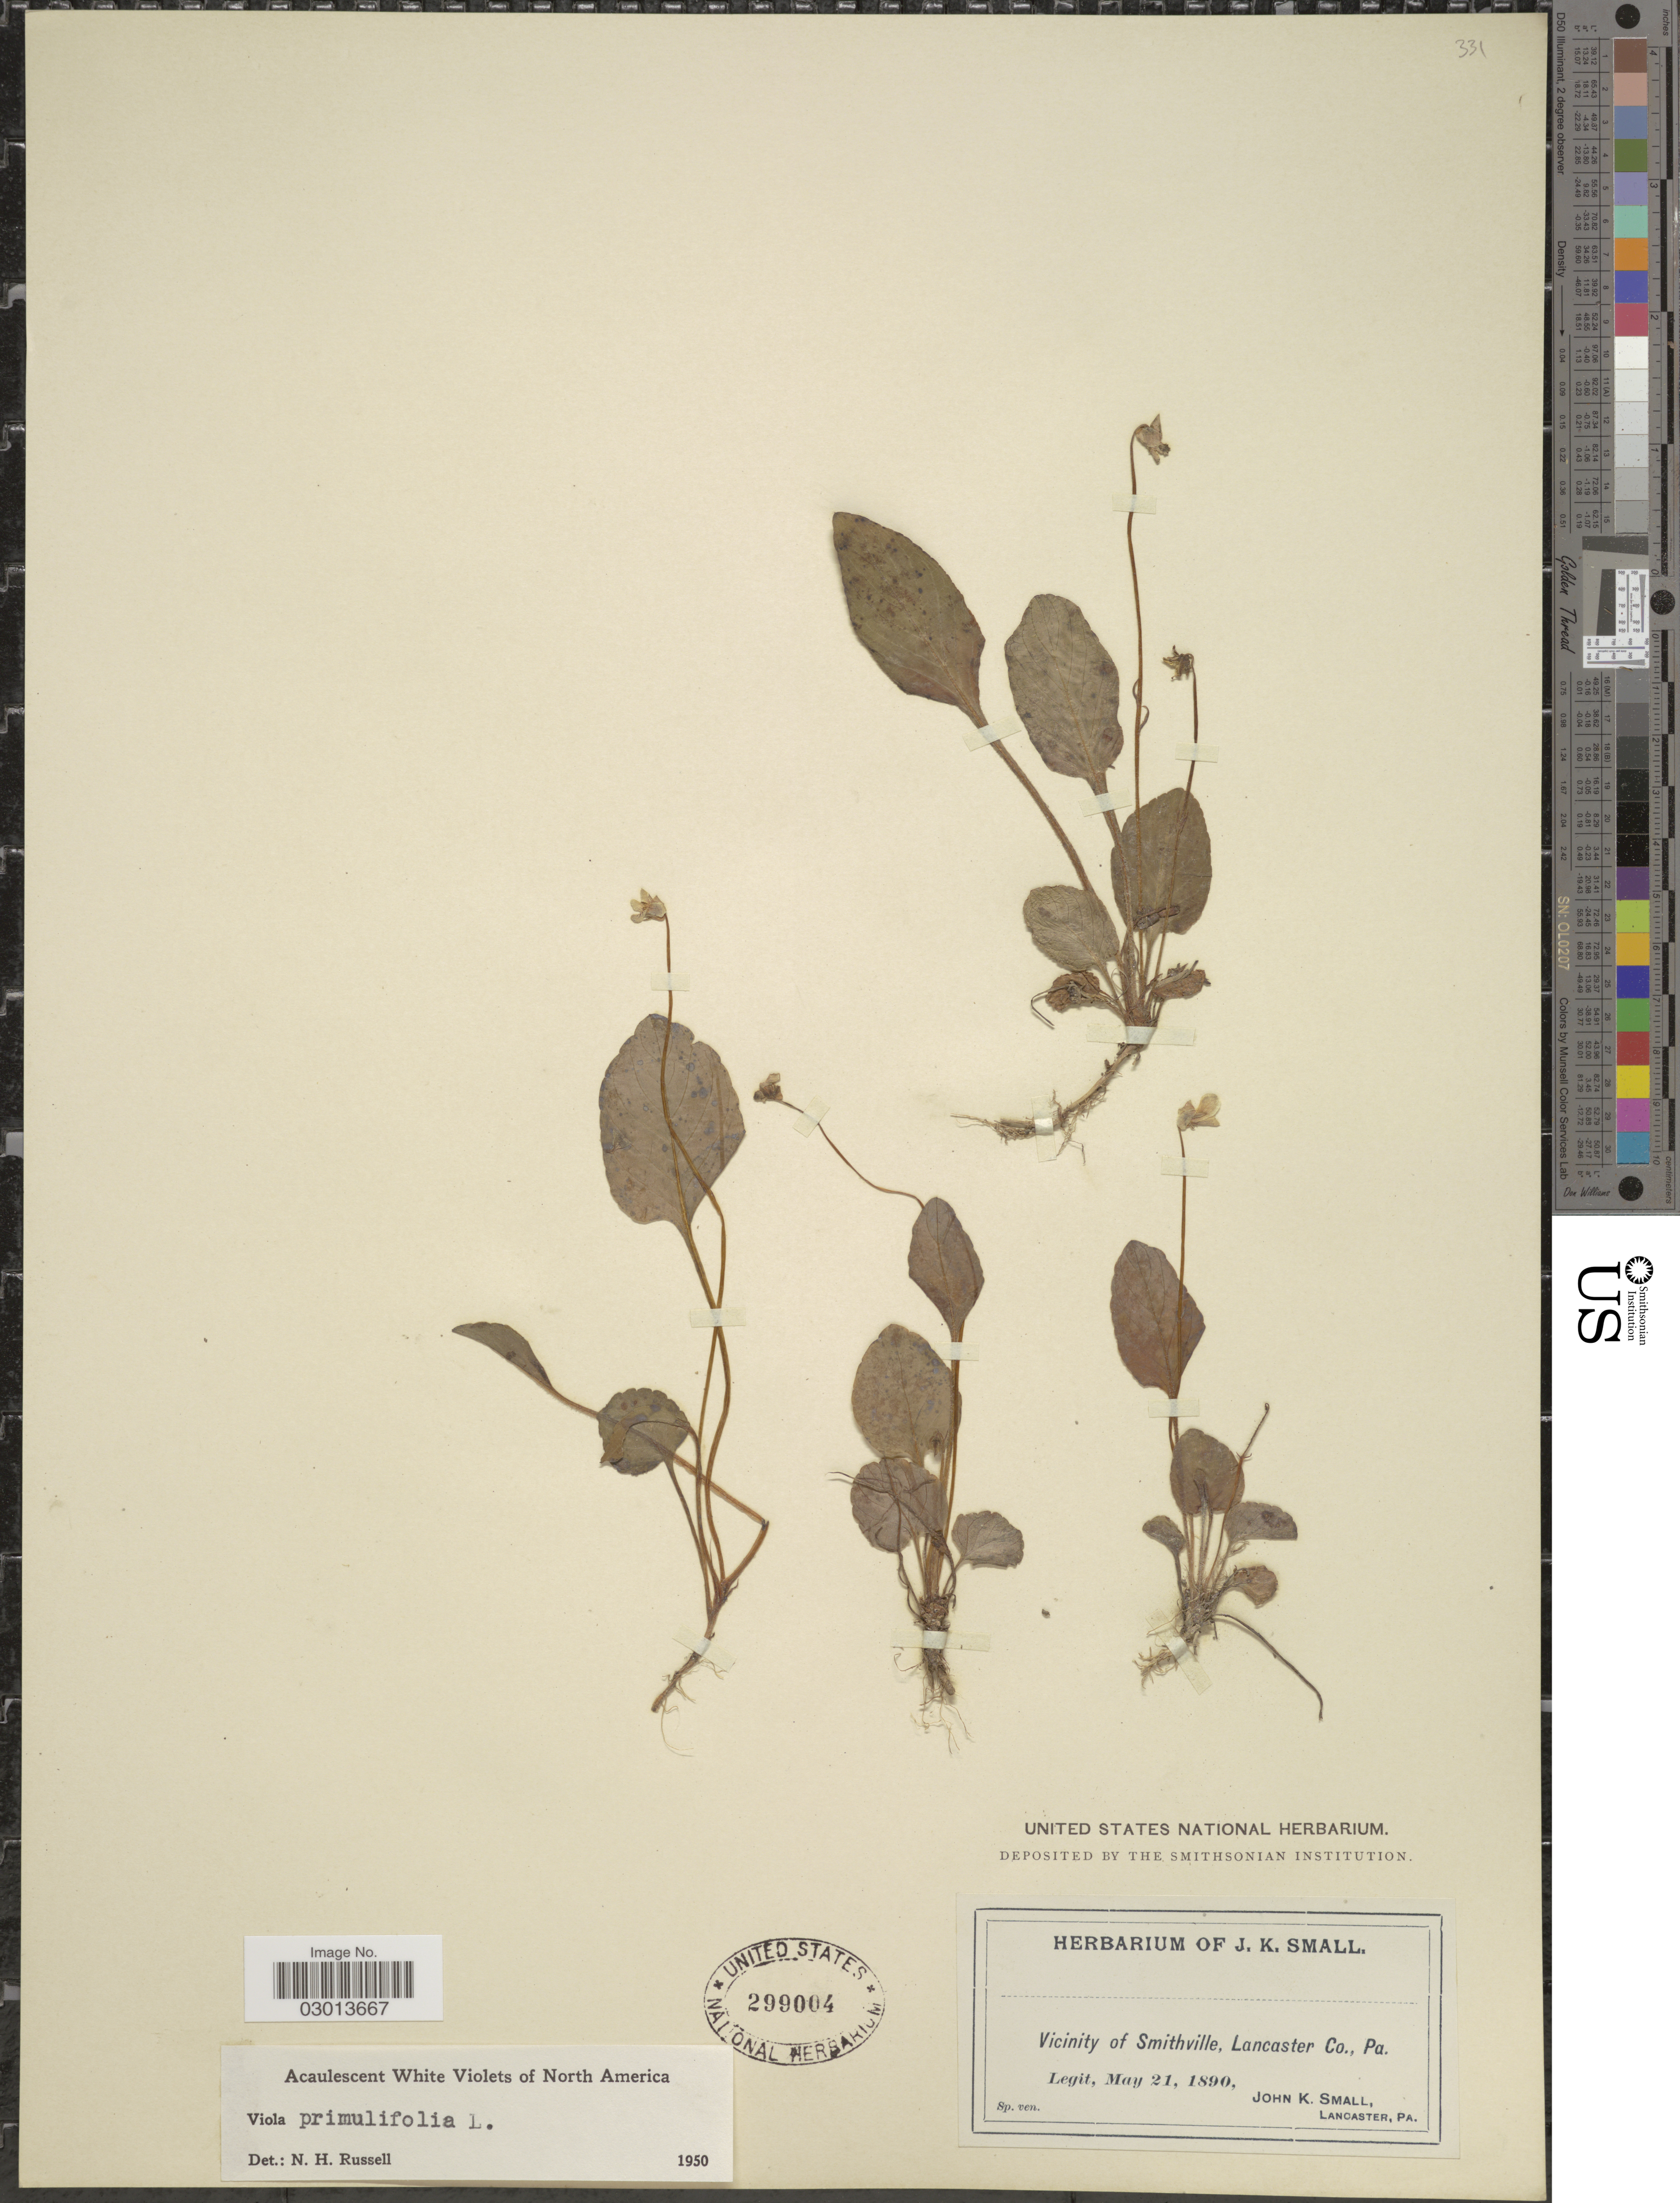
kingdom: Plantae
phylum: Tracheophyta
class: Magnoliopsida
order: Malpighiales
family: Violaceae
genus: Viola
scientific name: Viola primulifolia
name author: L.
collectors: J. K. Small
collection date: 1890-05-21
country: United States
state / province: Pennsylvania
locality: Vicinity of Smithville, Lancaster Co., Pa.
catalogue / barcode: US 299004